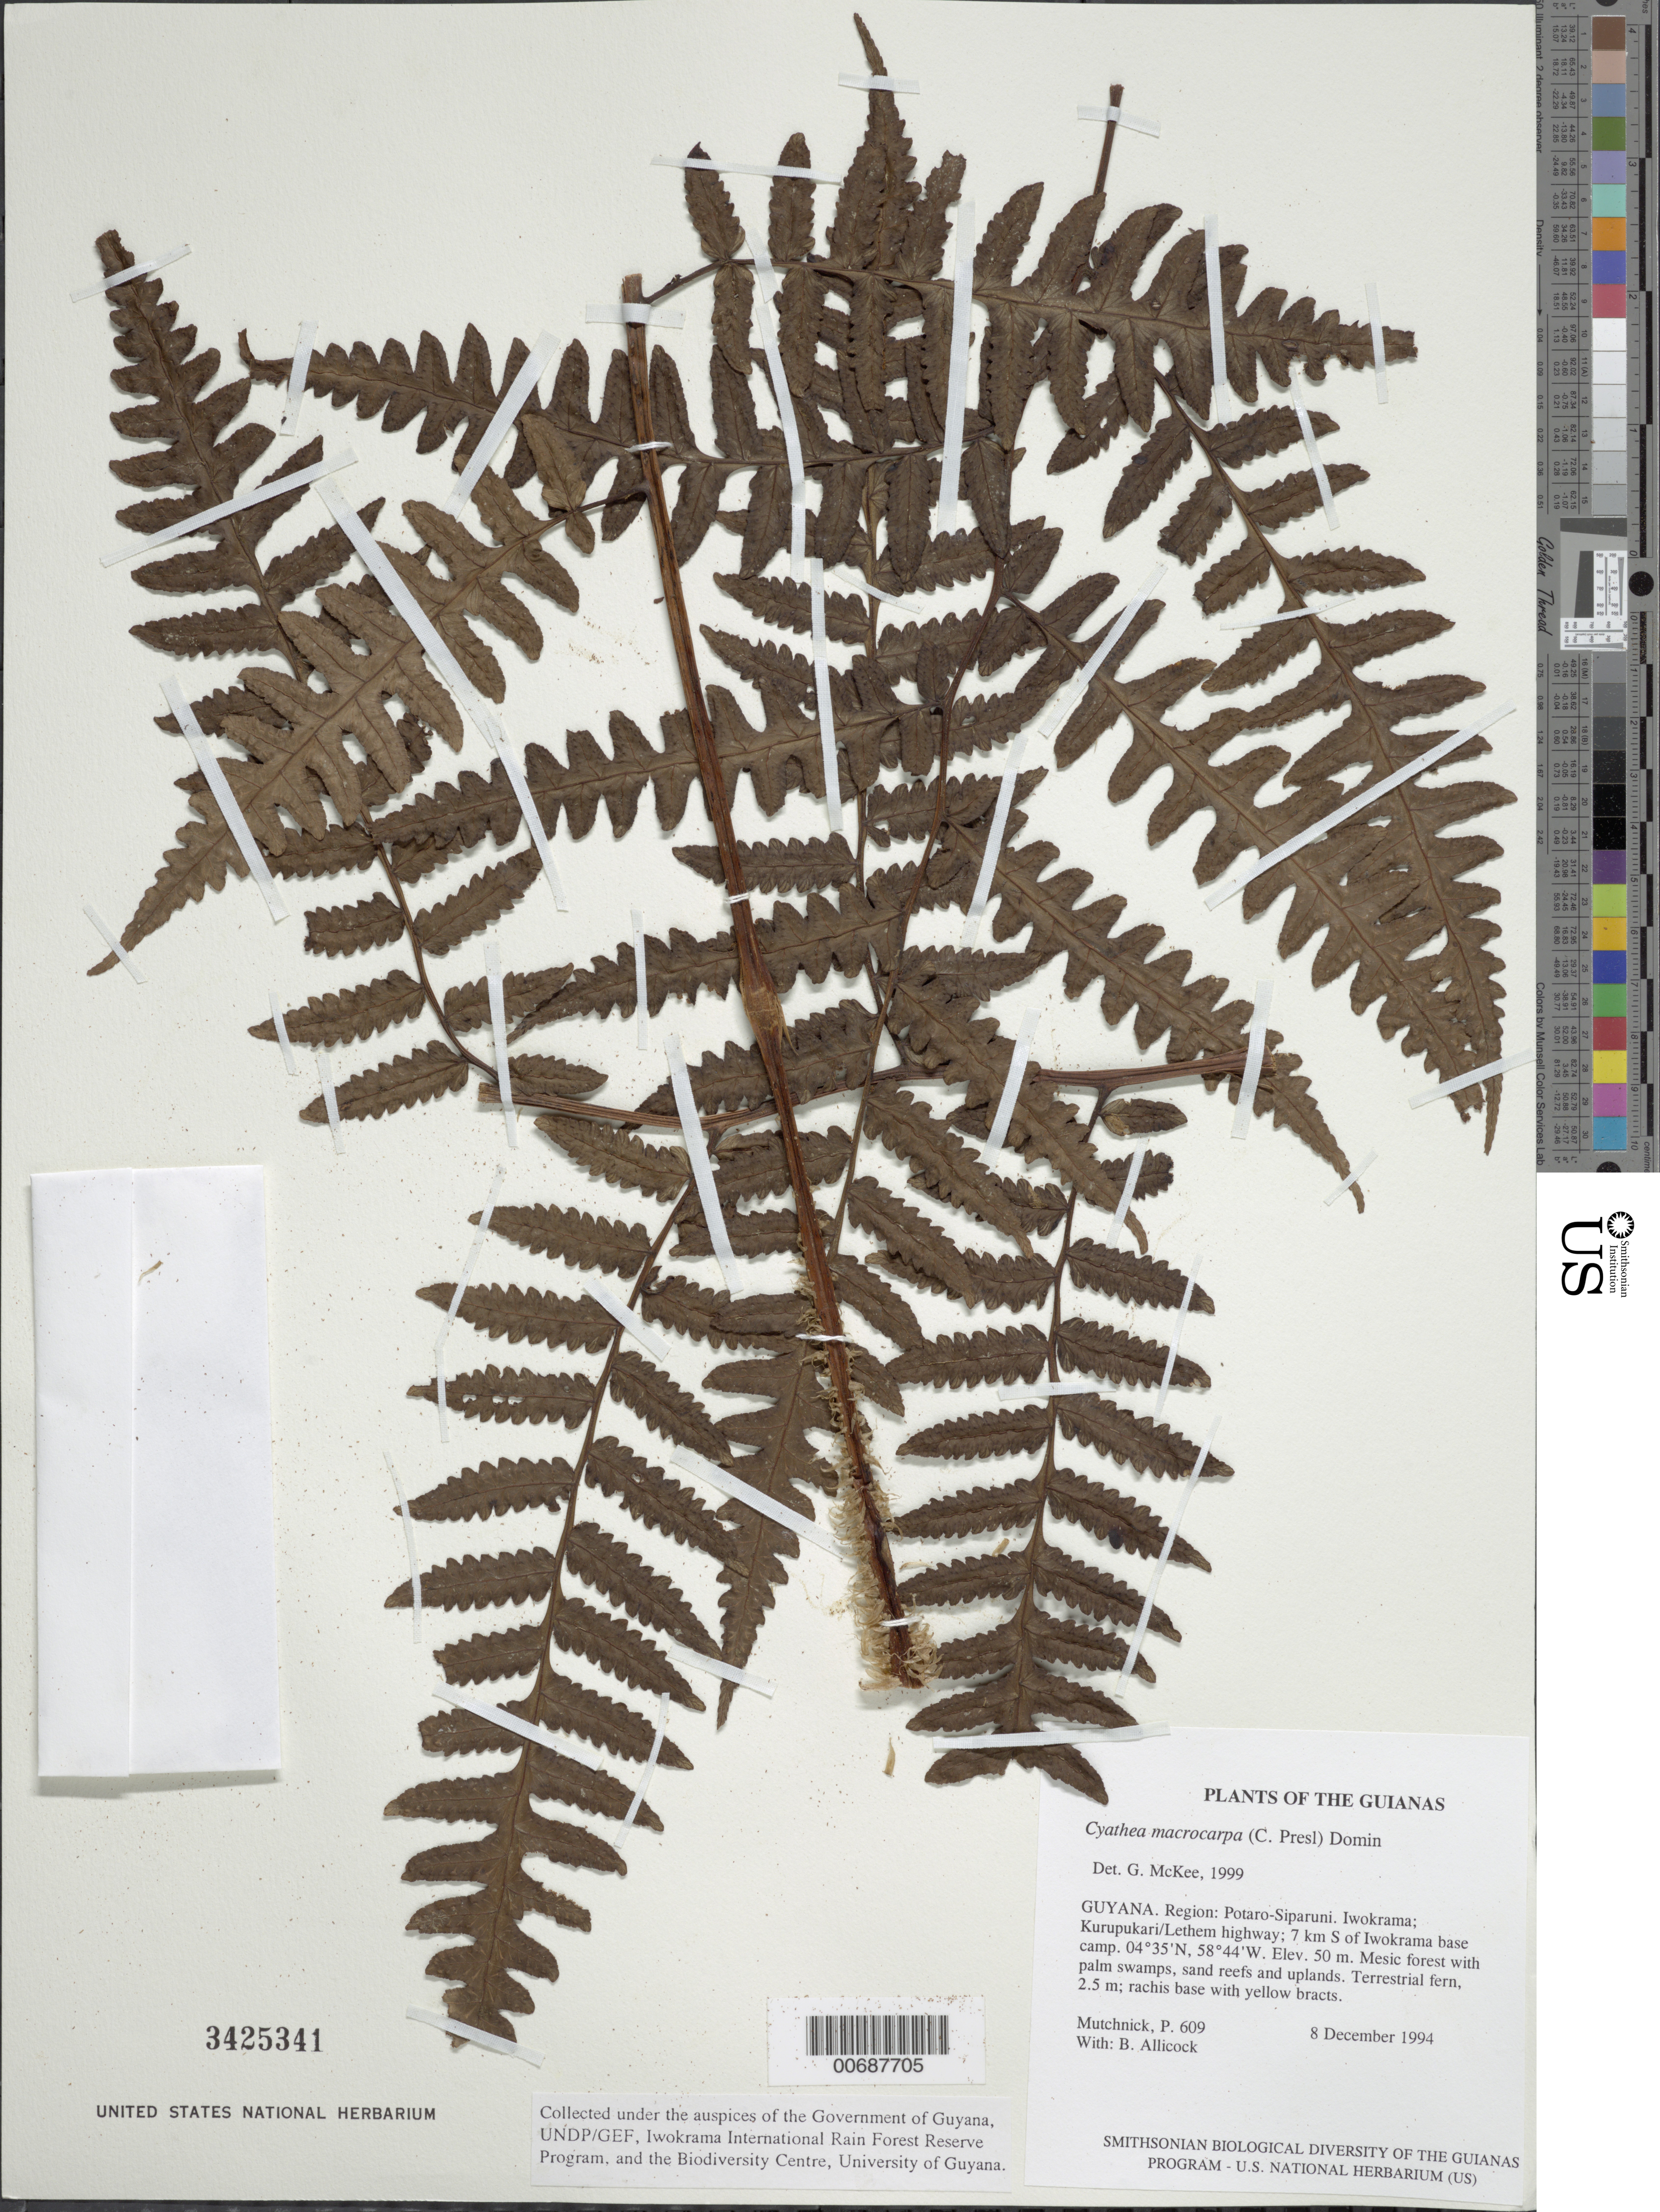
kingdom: Plantae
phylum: Tracheophyta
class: Polypodiopsida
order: Cyatheales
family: Cyatheaceae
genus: Cyathea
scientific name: Cyathea macrocarpa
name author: (C. Presl) Domin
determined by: McKee, G. S., (US), NMNH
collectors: P. Mutchnick & B. Allicock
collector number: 609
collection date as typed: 8 December 1994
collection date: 1994-12-08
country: Guyana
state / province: Potaro-Siparuni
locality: Iwokrama; Kurupukari/Lethem highway; 7 km S of Iwokrama base camp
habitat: Mesic forest with palm swamps, sand reefs and uplands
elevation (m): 50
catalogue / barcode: US 3425341